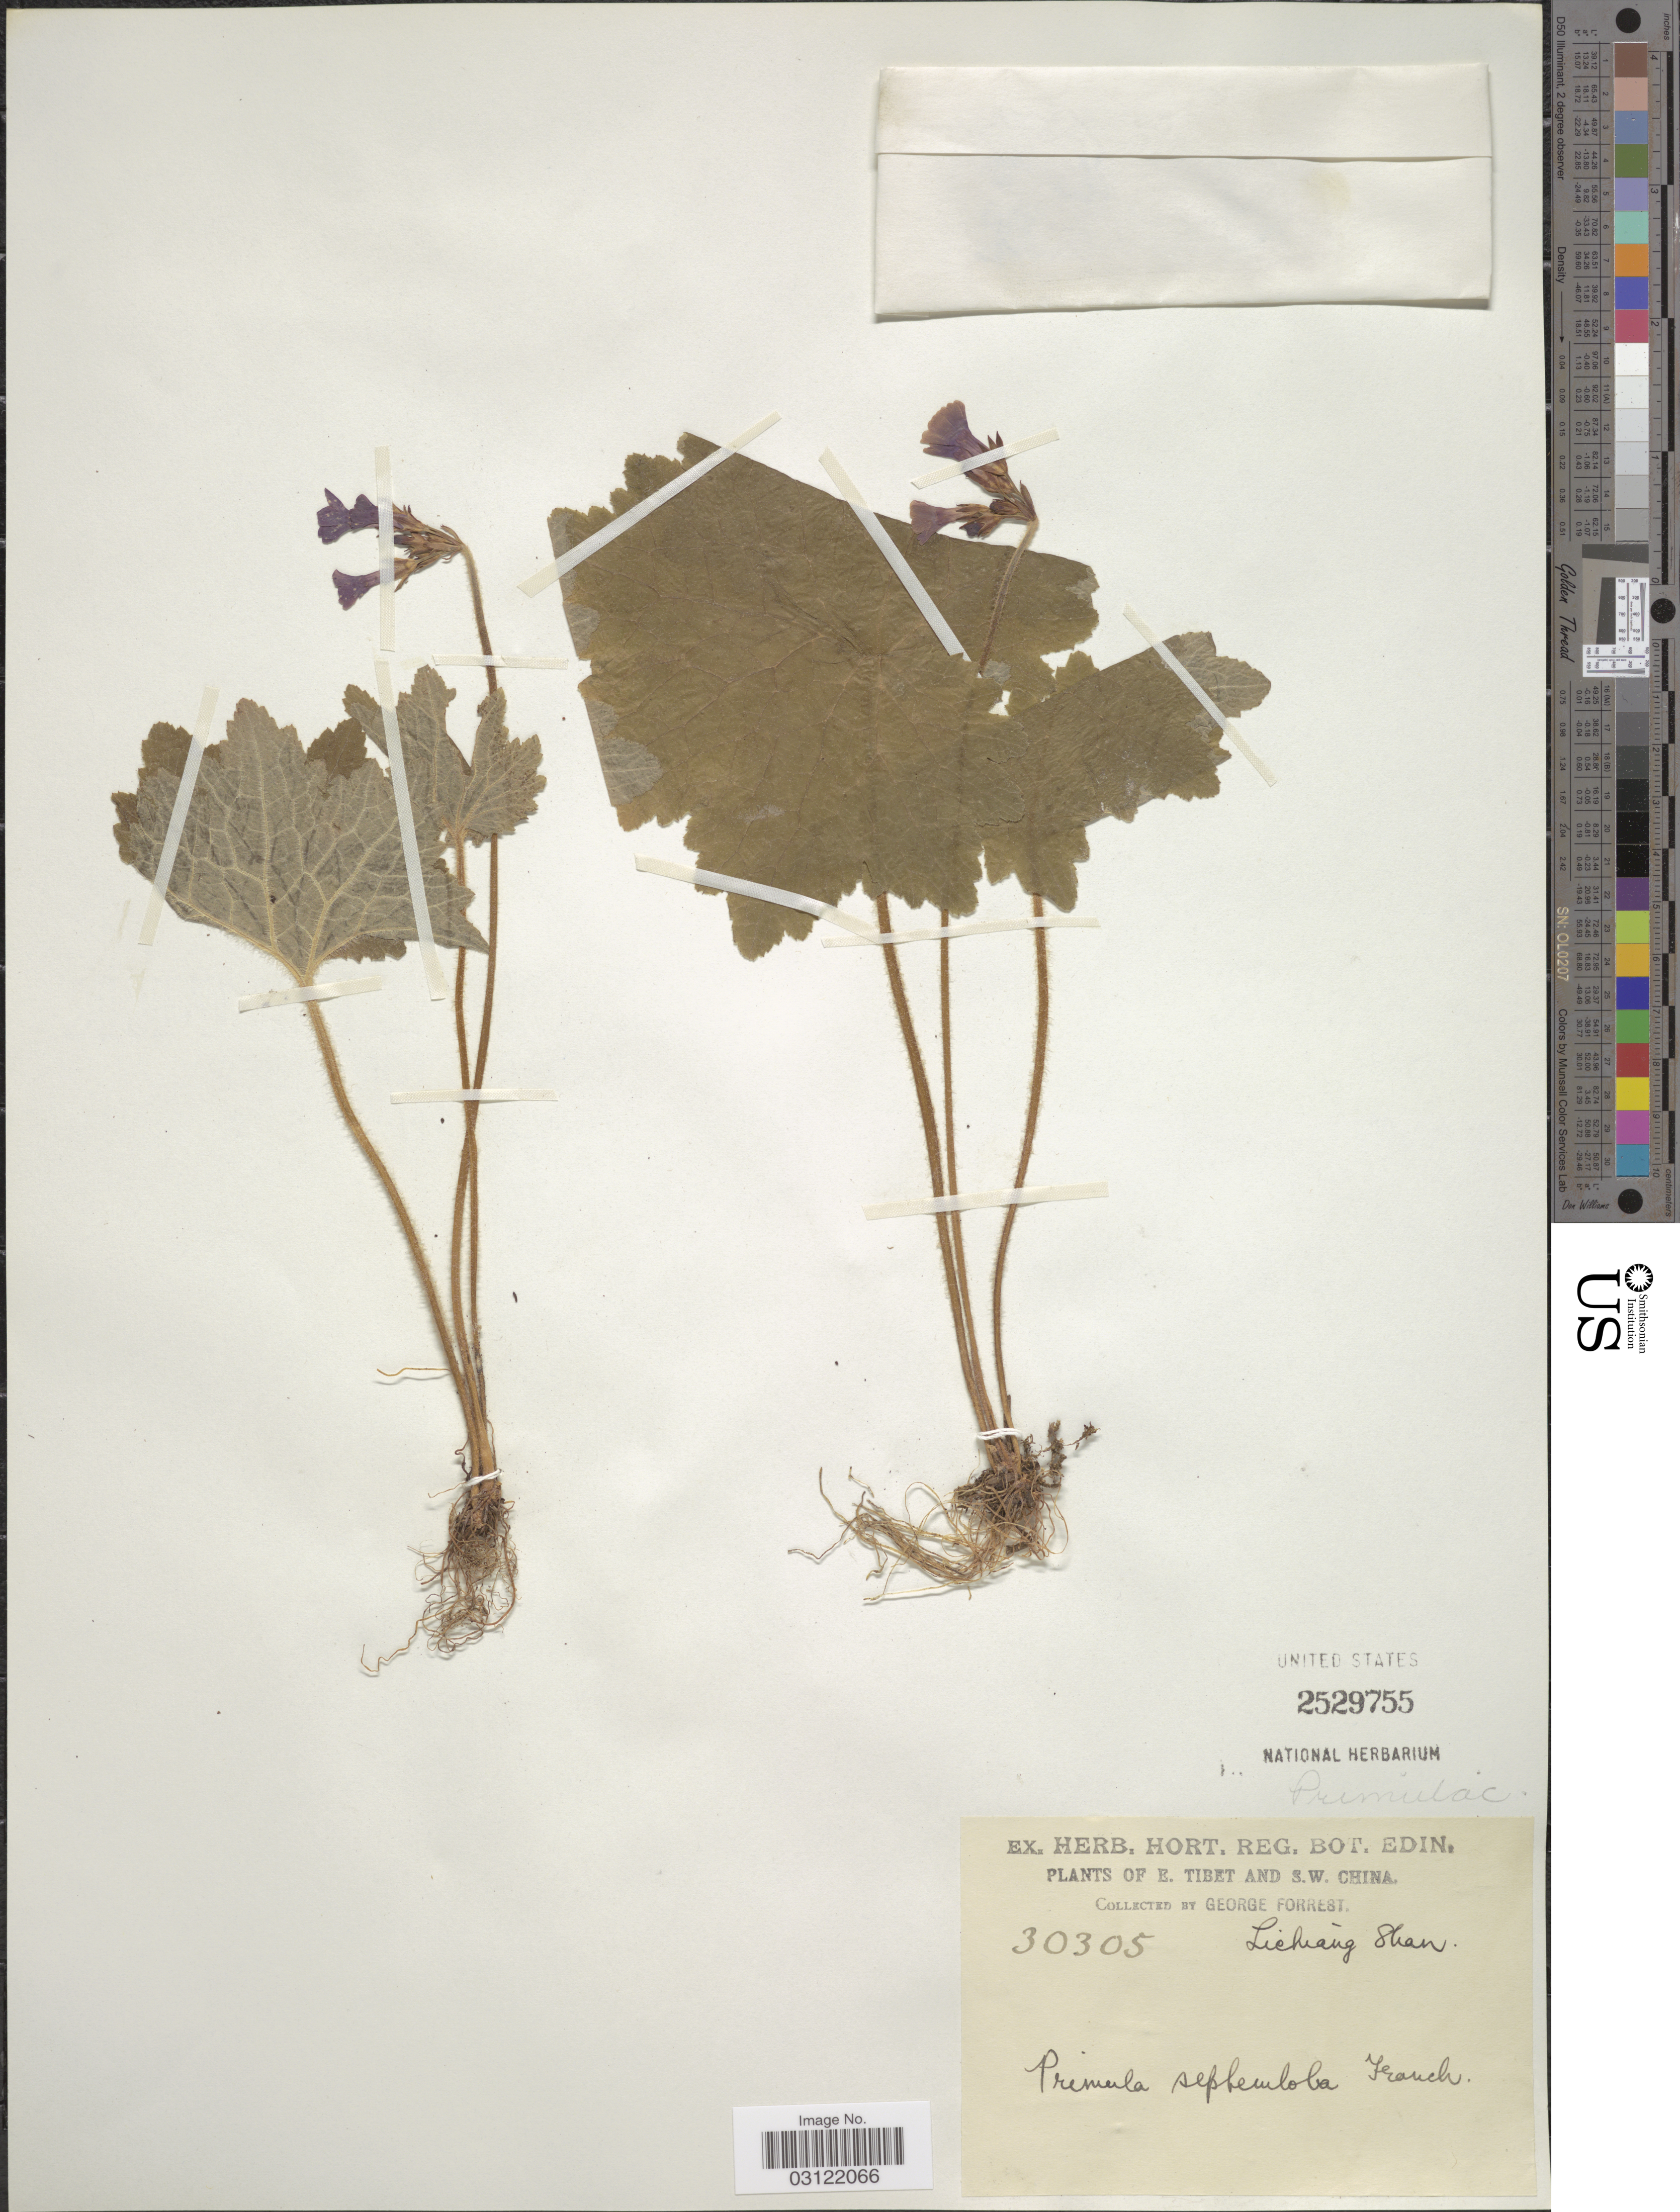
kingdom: Plantae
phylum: Tracheophyta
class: Magnoliopsida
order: Ericales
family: Primulaceae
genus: Primula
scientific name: Primula septemloba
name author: Franch.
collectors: G. Forrest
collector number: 30305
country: China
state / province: Xizang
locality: E. Tibet and S.W. China. Lichiang Shan.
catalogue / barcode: US 2529755